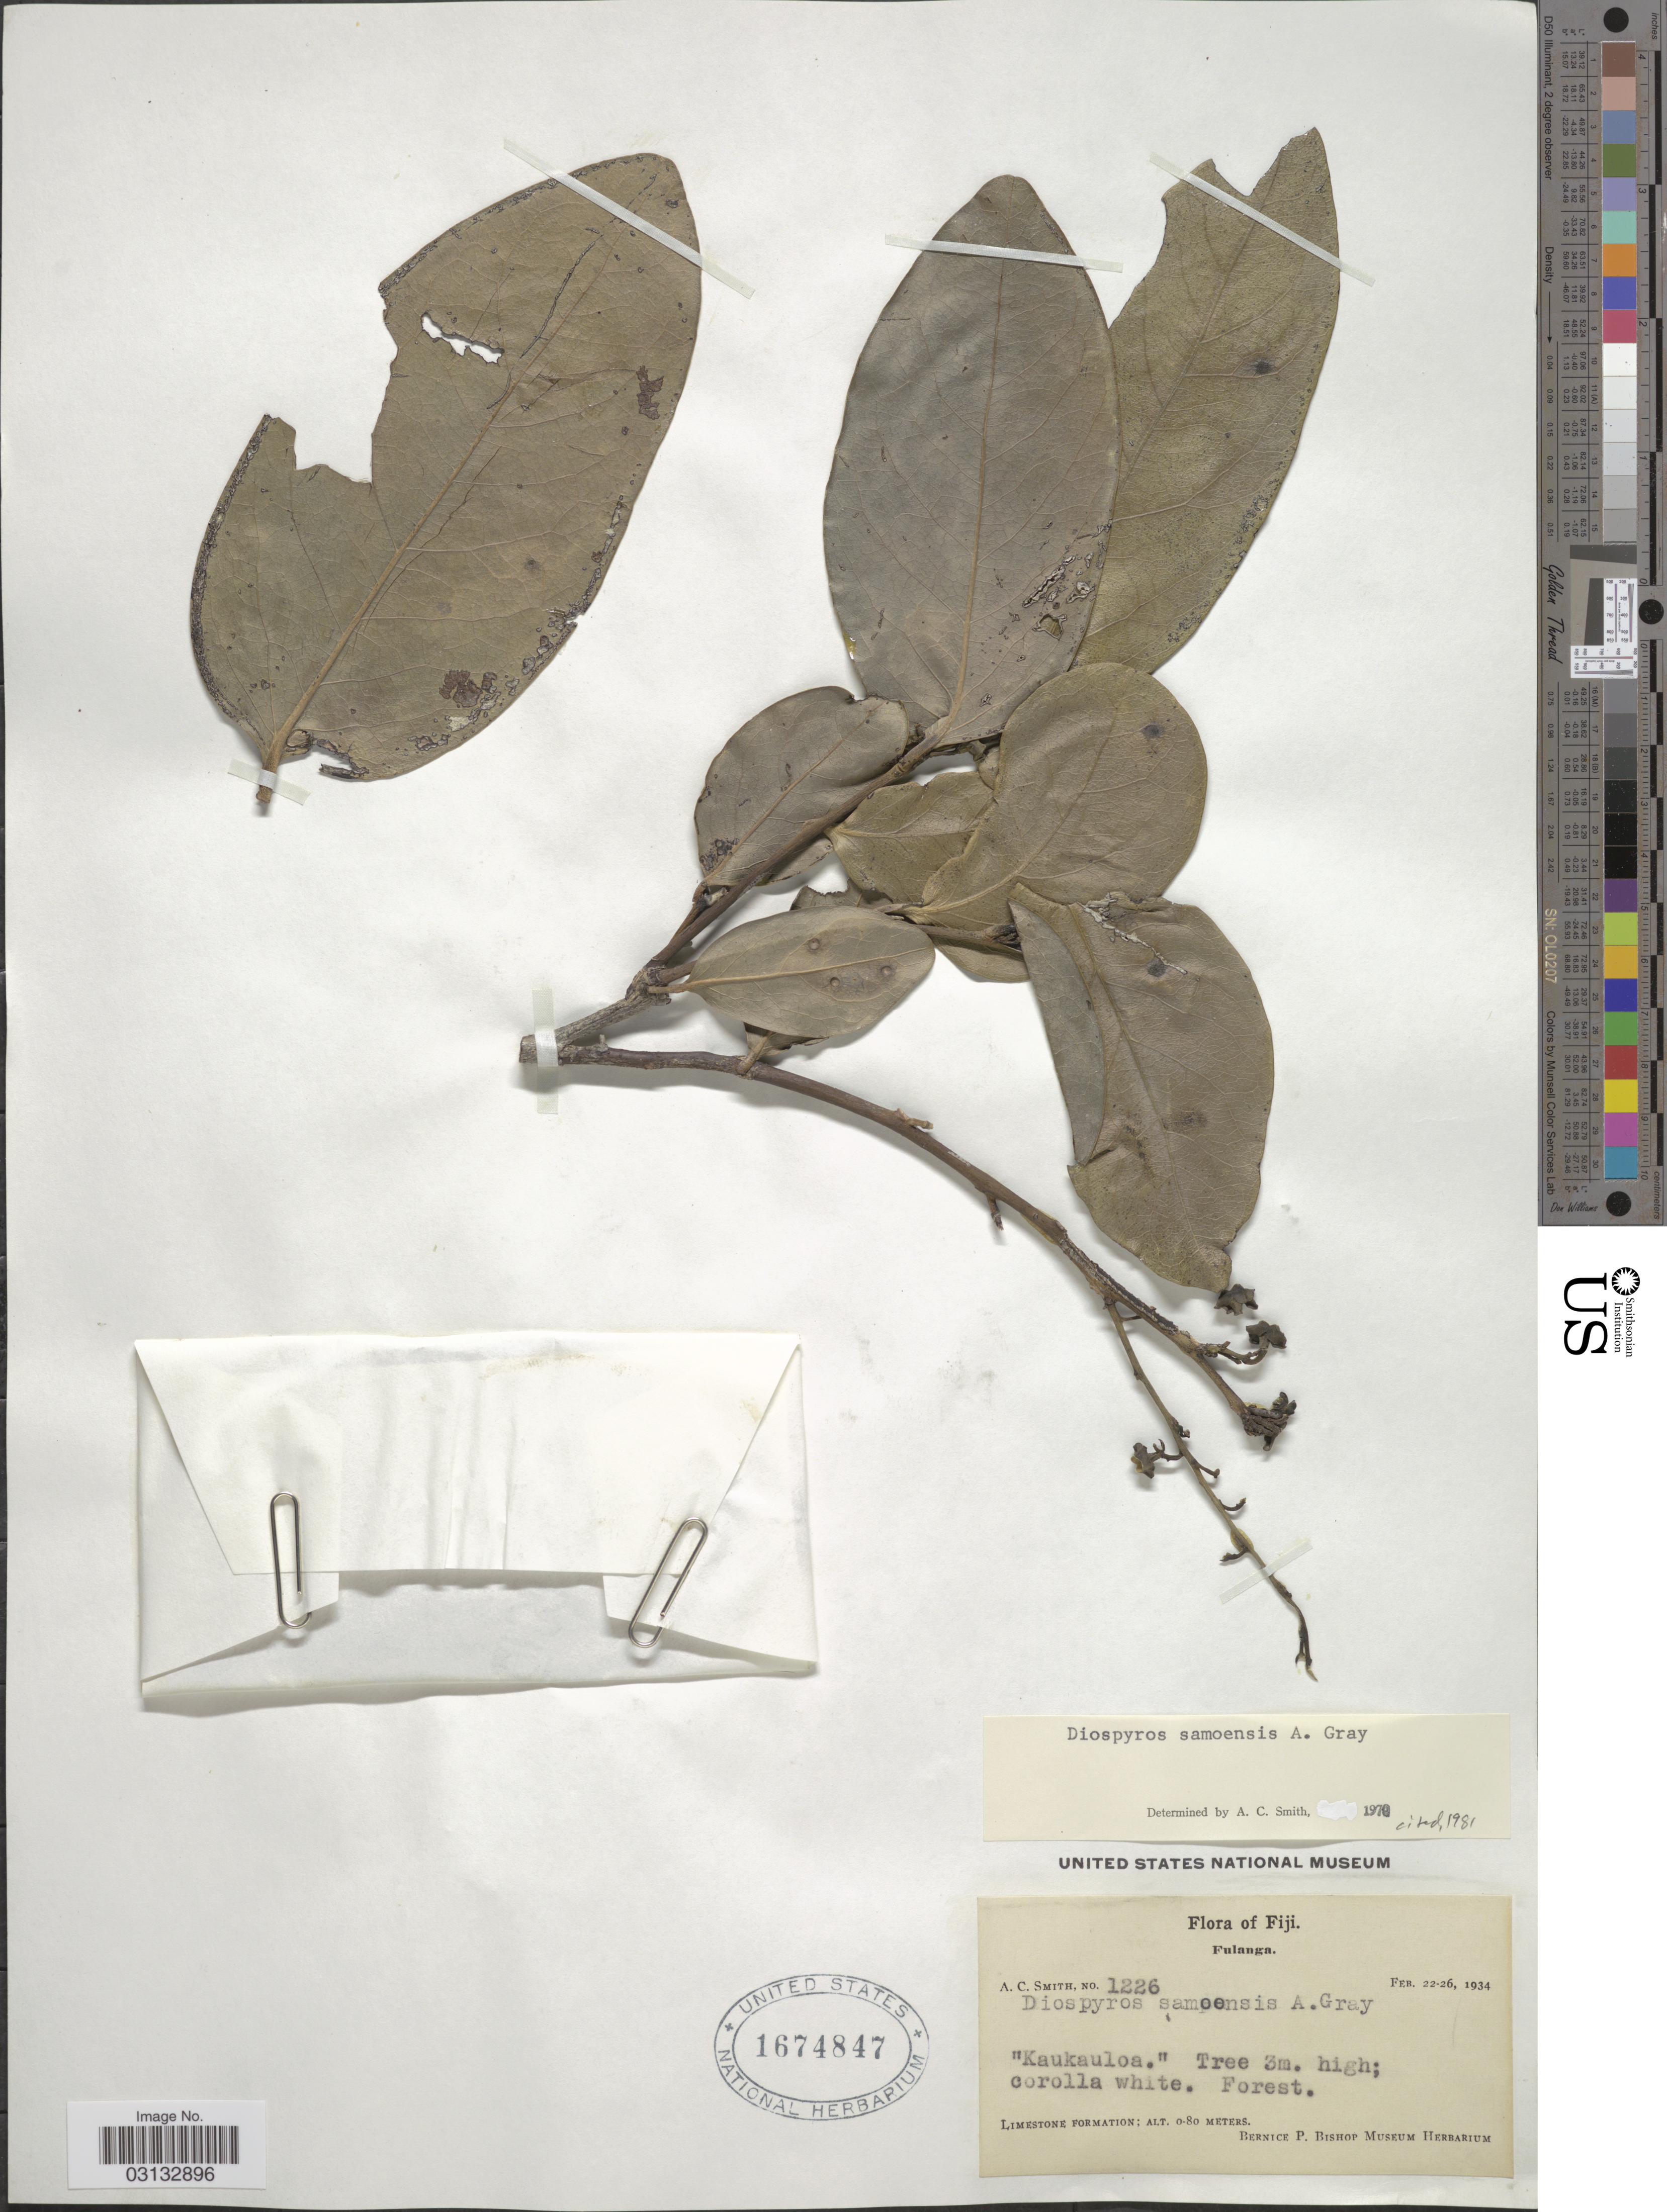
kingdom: Plantae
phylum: Tracheophyta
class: Magnoliopsida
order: Ericales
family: Ebenaceae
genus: Diospyros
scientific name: Diospyros samoensis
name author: A. Gray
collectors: A. C. Smith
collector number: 1226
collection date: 1934-02-22/1934-02-26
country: Fiji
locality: Fulanga. "Kaukauloa".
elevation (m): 0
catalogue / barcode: US 1674847